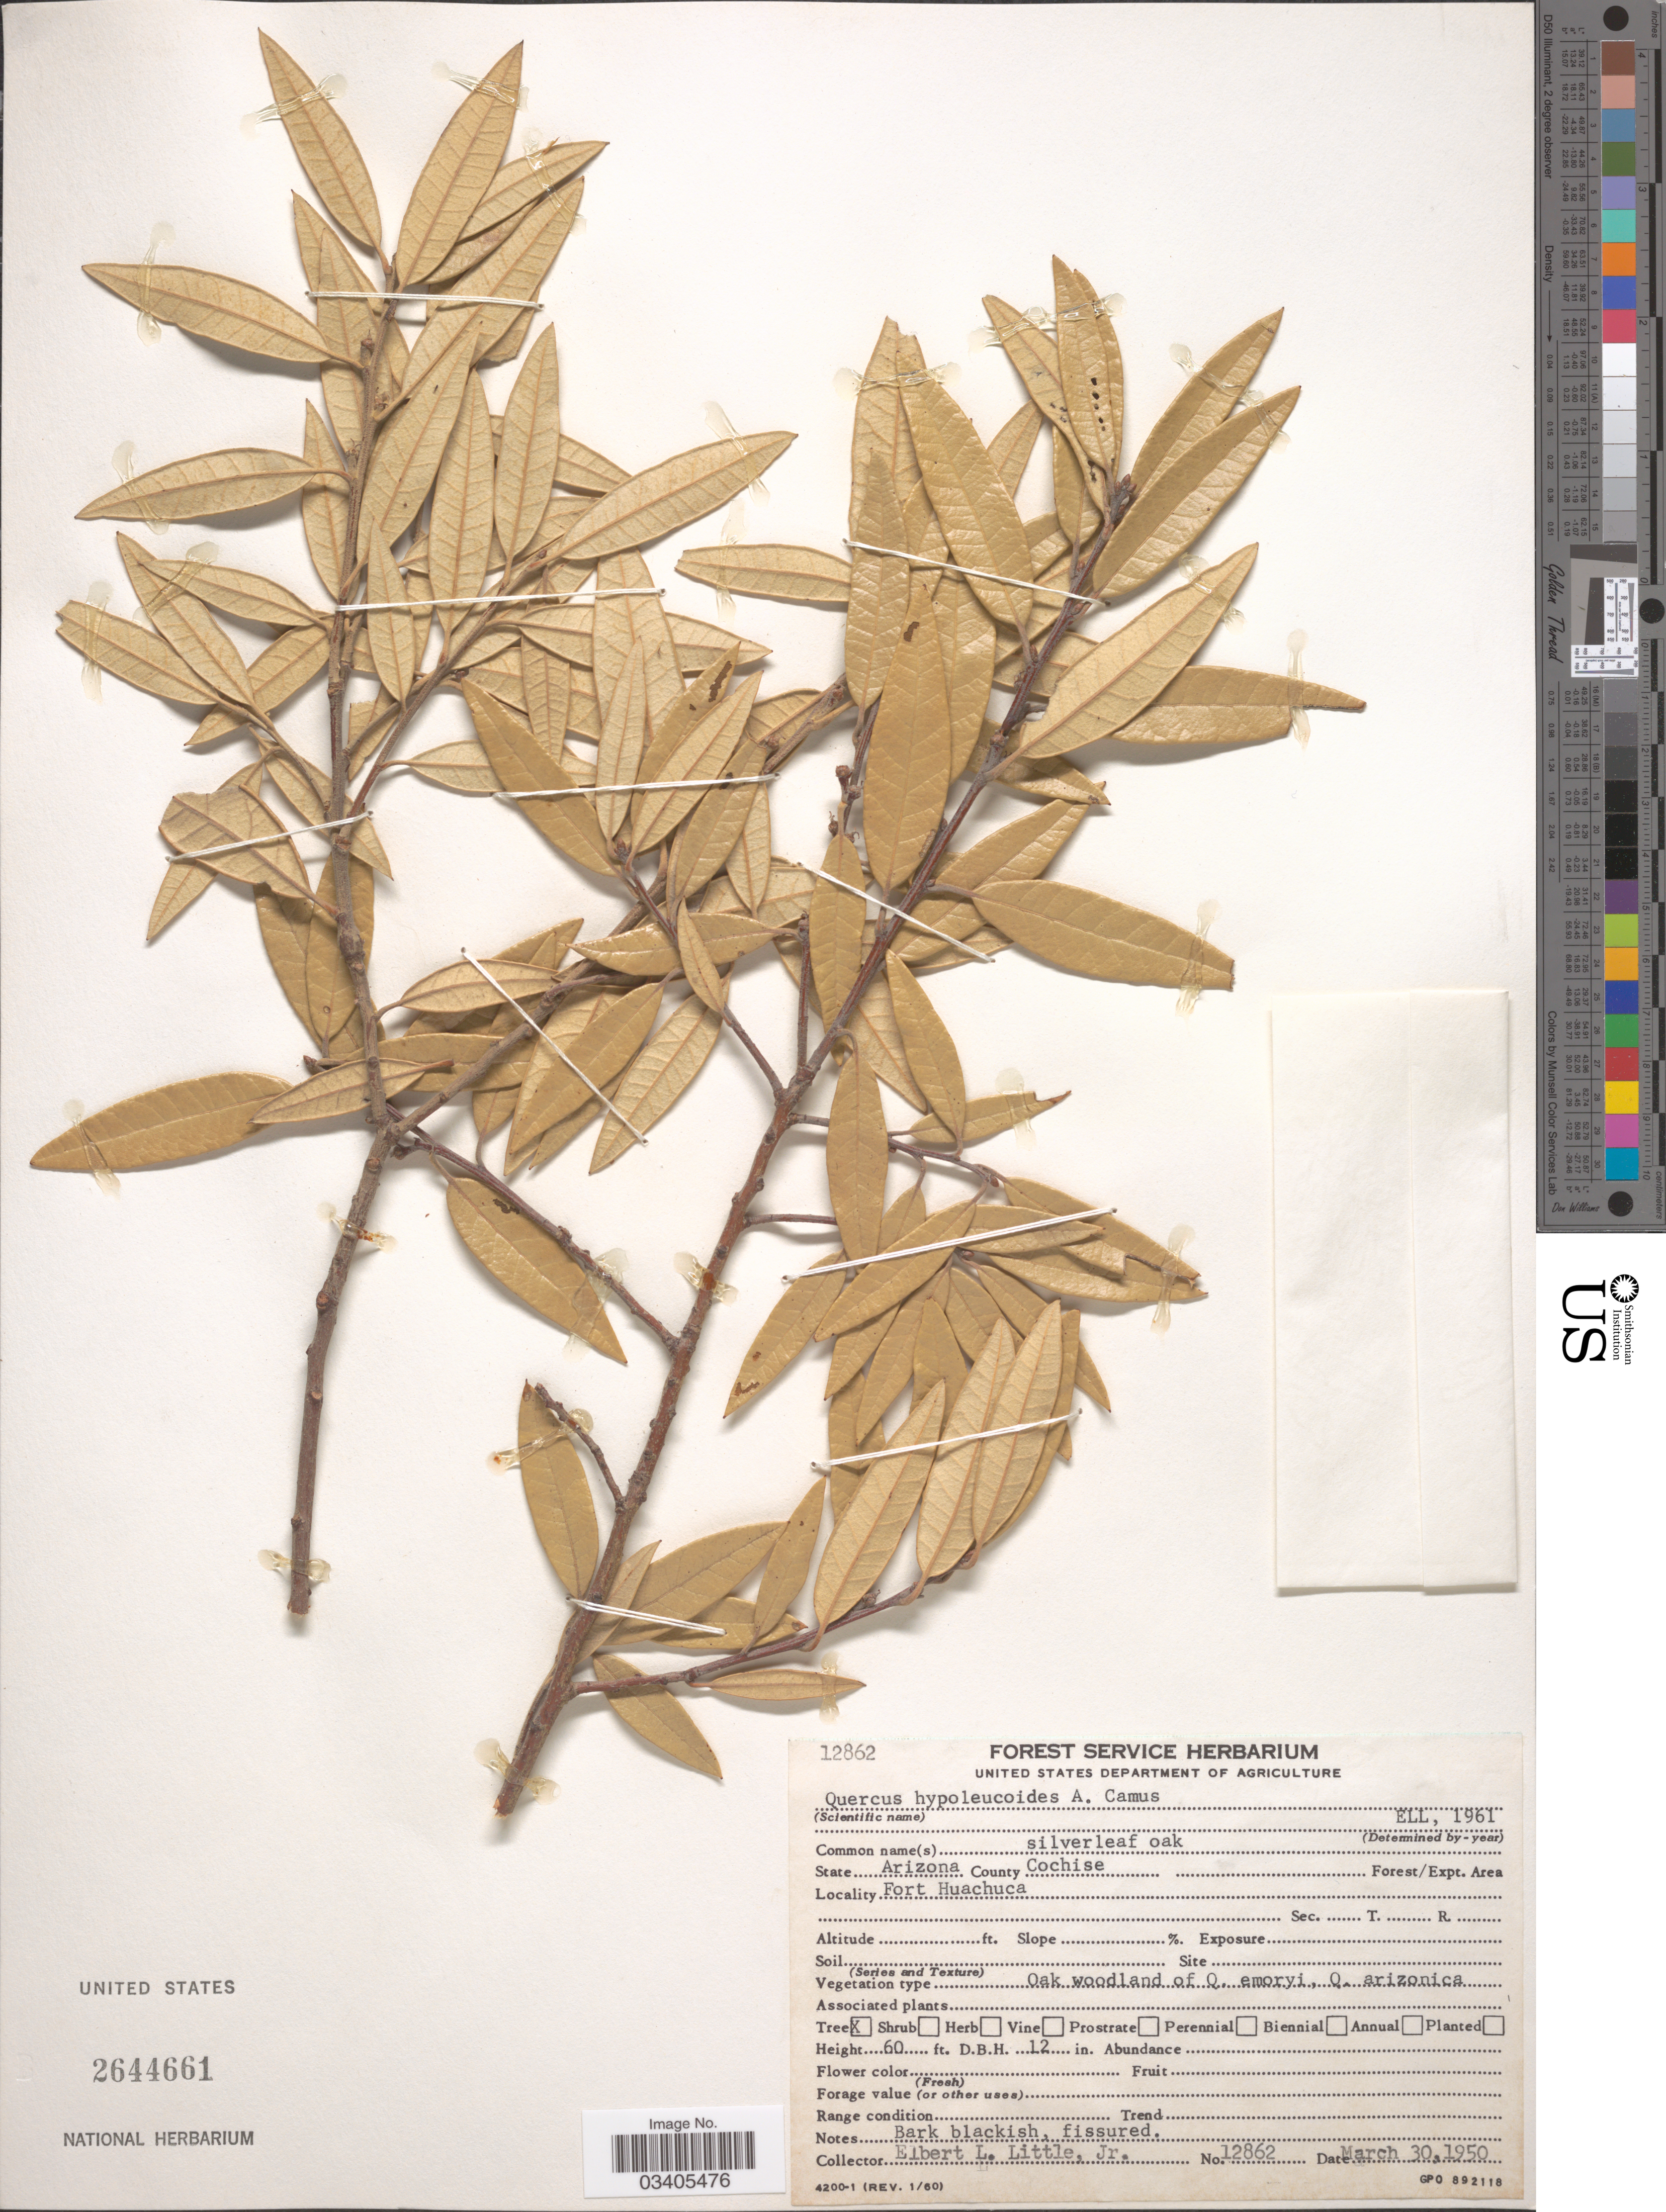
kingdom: Plantae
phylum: Tracheophyta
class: Magnoliopsida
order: Fagales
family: Fagaceae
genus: Quercus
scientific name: Quercus hypoleucoides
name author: A. Camus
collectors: E. L. Little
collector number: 12862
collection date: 1950-03-30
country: United States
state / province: Arizona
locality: County Cochise. Fort Huachuca.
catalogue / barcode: US 2644661